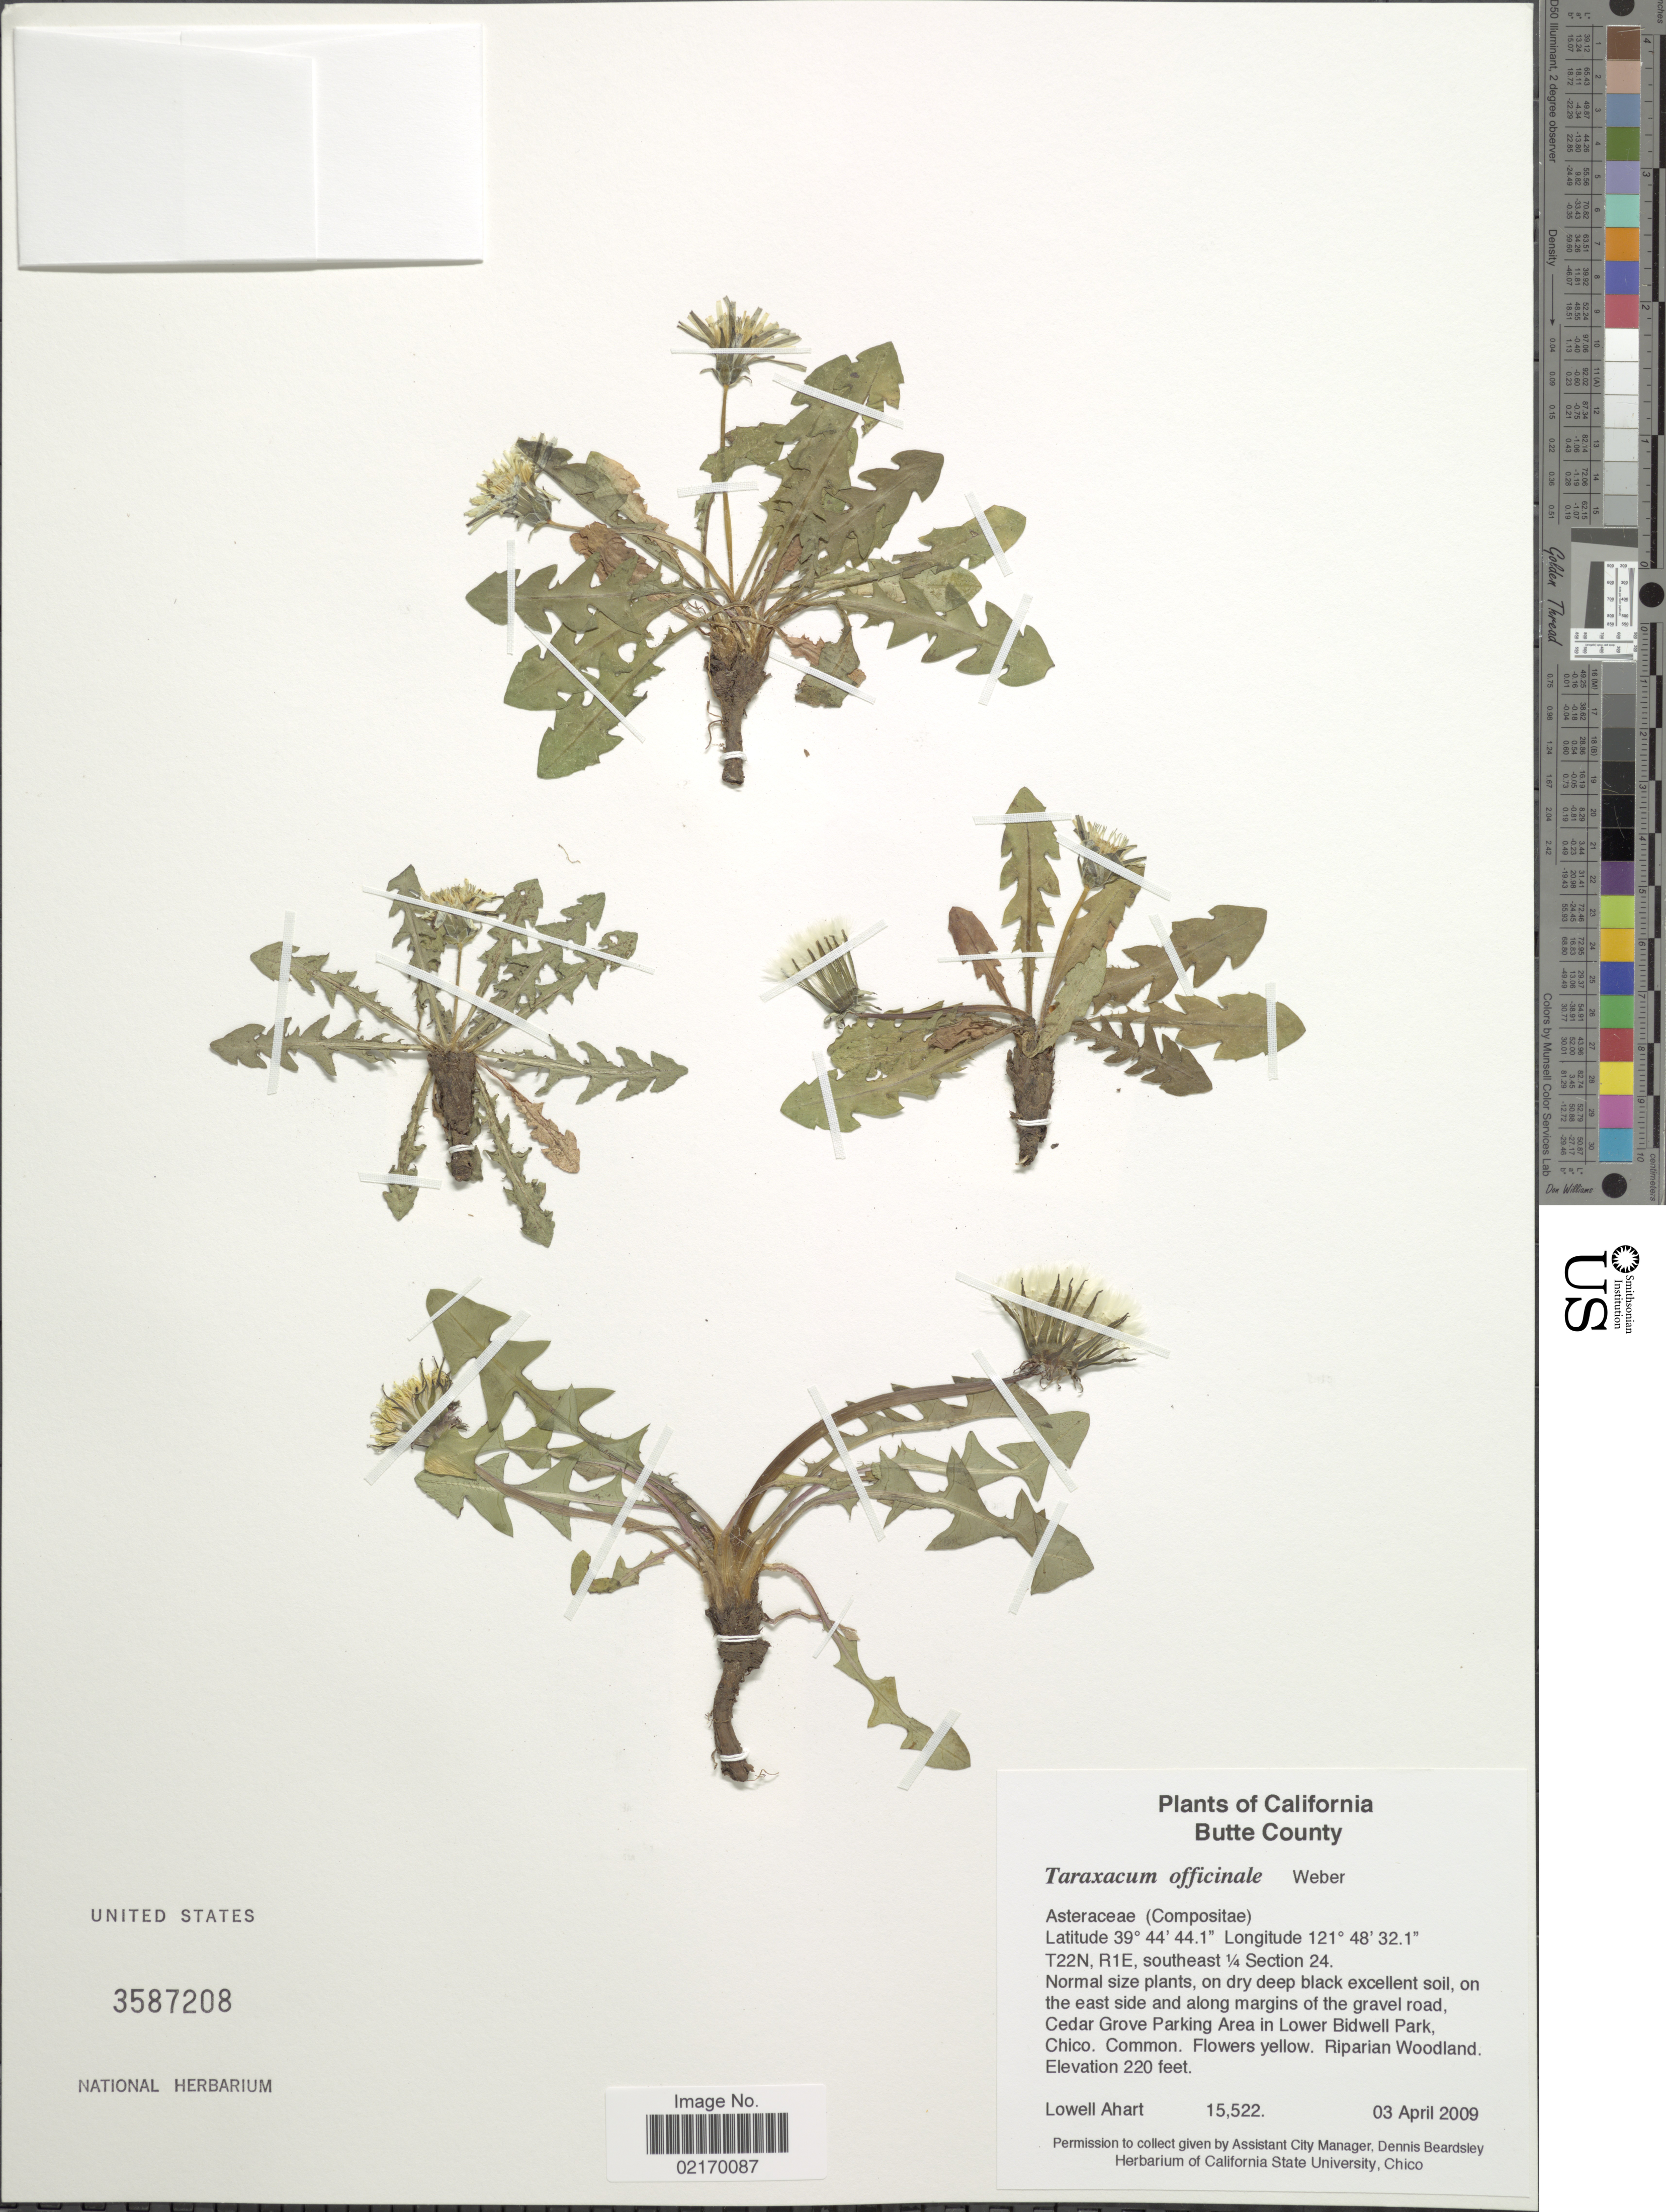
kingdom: Plantae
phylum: Tracheophyta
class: Magnoliopsida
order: Asterales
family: Asteraceae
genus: Taraxacum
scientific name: Taraxacum officinale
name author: G.H. Weber ex F.H. Wigg.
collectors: L. Ahart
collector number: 15522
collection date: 2009-04-03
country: United States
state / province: California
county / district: Butte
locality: Butte County, T22N, R1E, southeast ¼ Section 24, on dry deep black excellent soil, on the east side and along margins of the gravel road, Cedar Grove Parking in Lower Bidwell Park, Chico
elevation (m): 671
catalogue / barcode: US 3587208